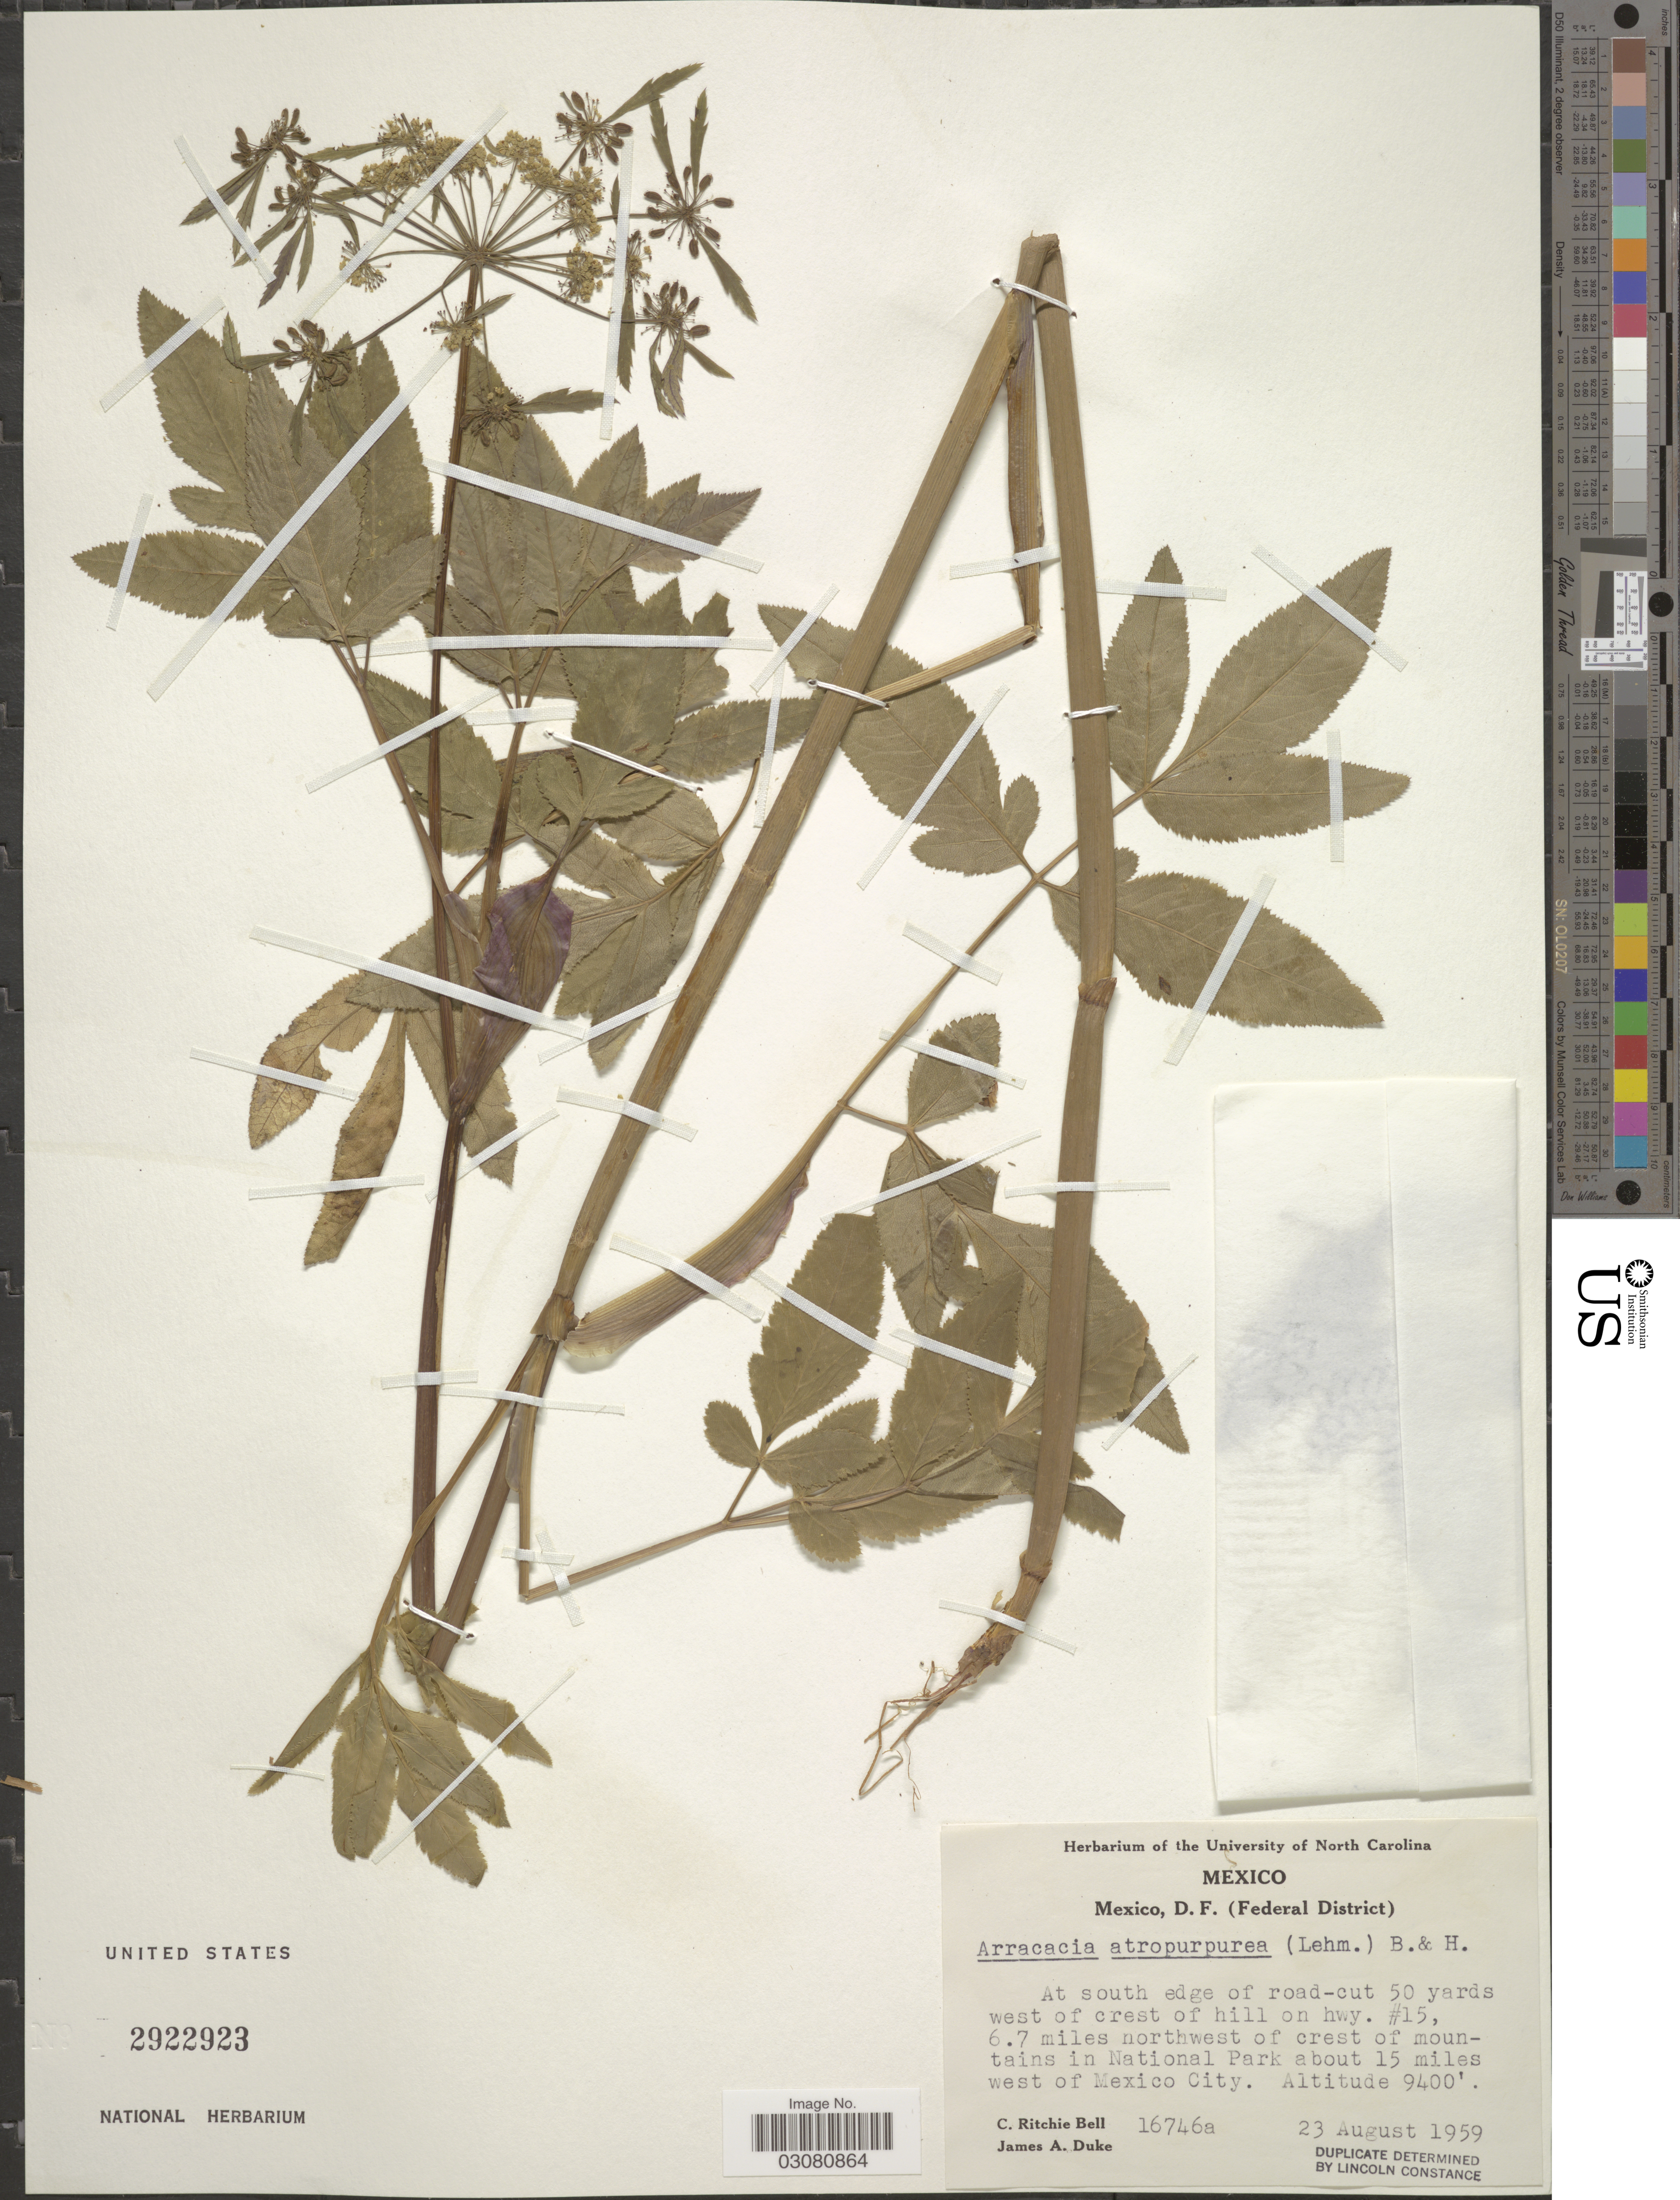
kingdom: Plantae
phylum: Tracheophyta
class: Magnoliopsida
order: Apiales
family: Apiaceae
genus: Arracacia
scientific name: Arracacia atropurpurea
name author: (Lehm.) Benth. & Hook. f. ex Hemsl.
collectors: C. R. Bell & J. A. Duke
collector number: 16746a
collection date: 1959-08-23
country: Mexico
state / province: Distrito Federal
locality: D. F. (Federal District). At south edge of road-cut 50 yards west of crest of hill on hwy. #15, 6.7 miles northwest of crest on mountains in National Park about 15 miles west of Mexico City.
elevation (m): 2865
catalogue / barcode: US 2922923